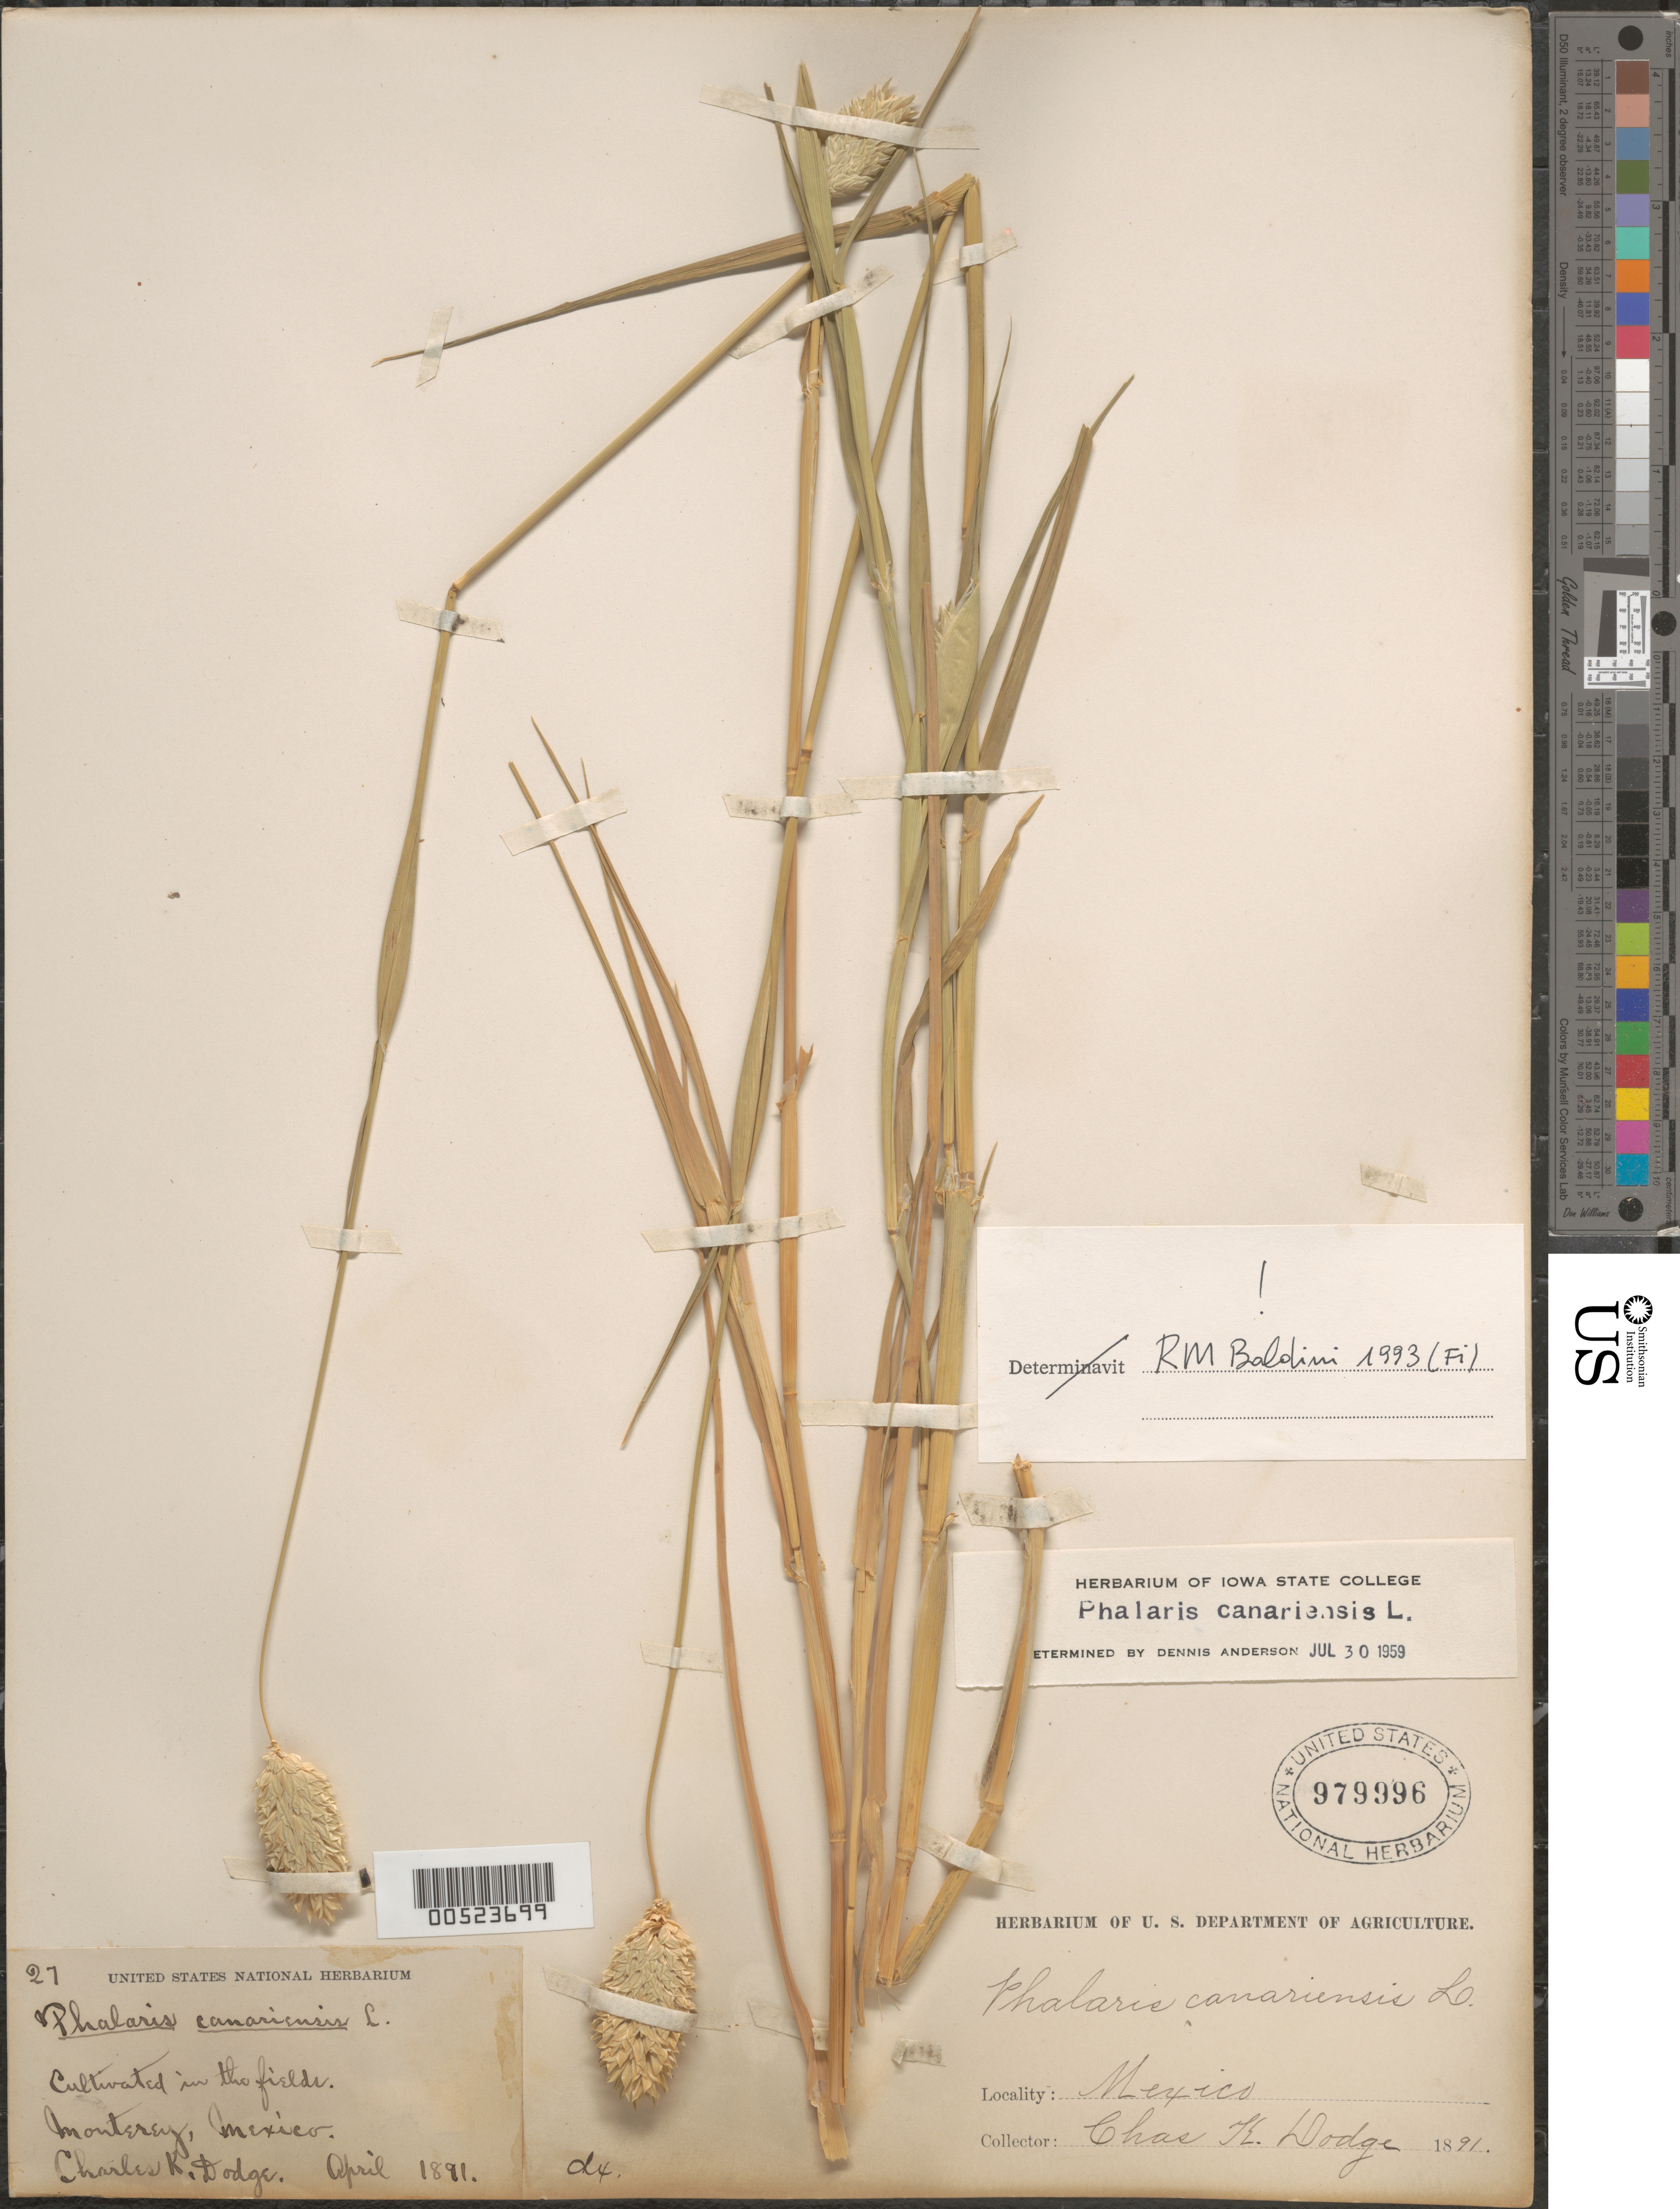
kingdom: Plantae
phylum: Tracheophyta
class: Liliopsida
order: Poales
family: Poaceae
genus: Phalaris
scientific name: Phalaris canariensis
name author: L.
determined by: Baldini, R. M.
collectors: C. K. Dodge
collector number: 27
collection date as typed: Apr 1891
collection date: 1891-04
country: Mexico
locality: Monterey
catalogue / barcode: US 979996